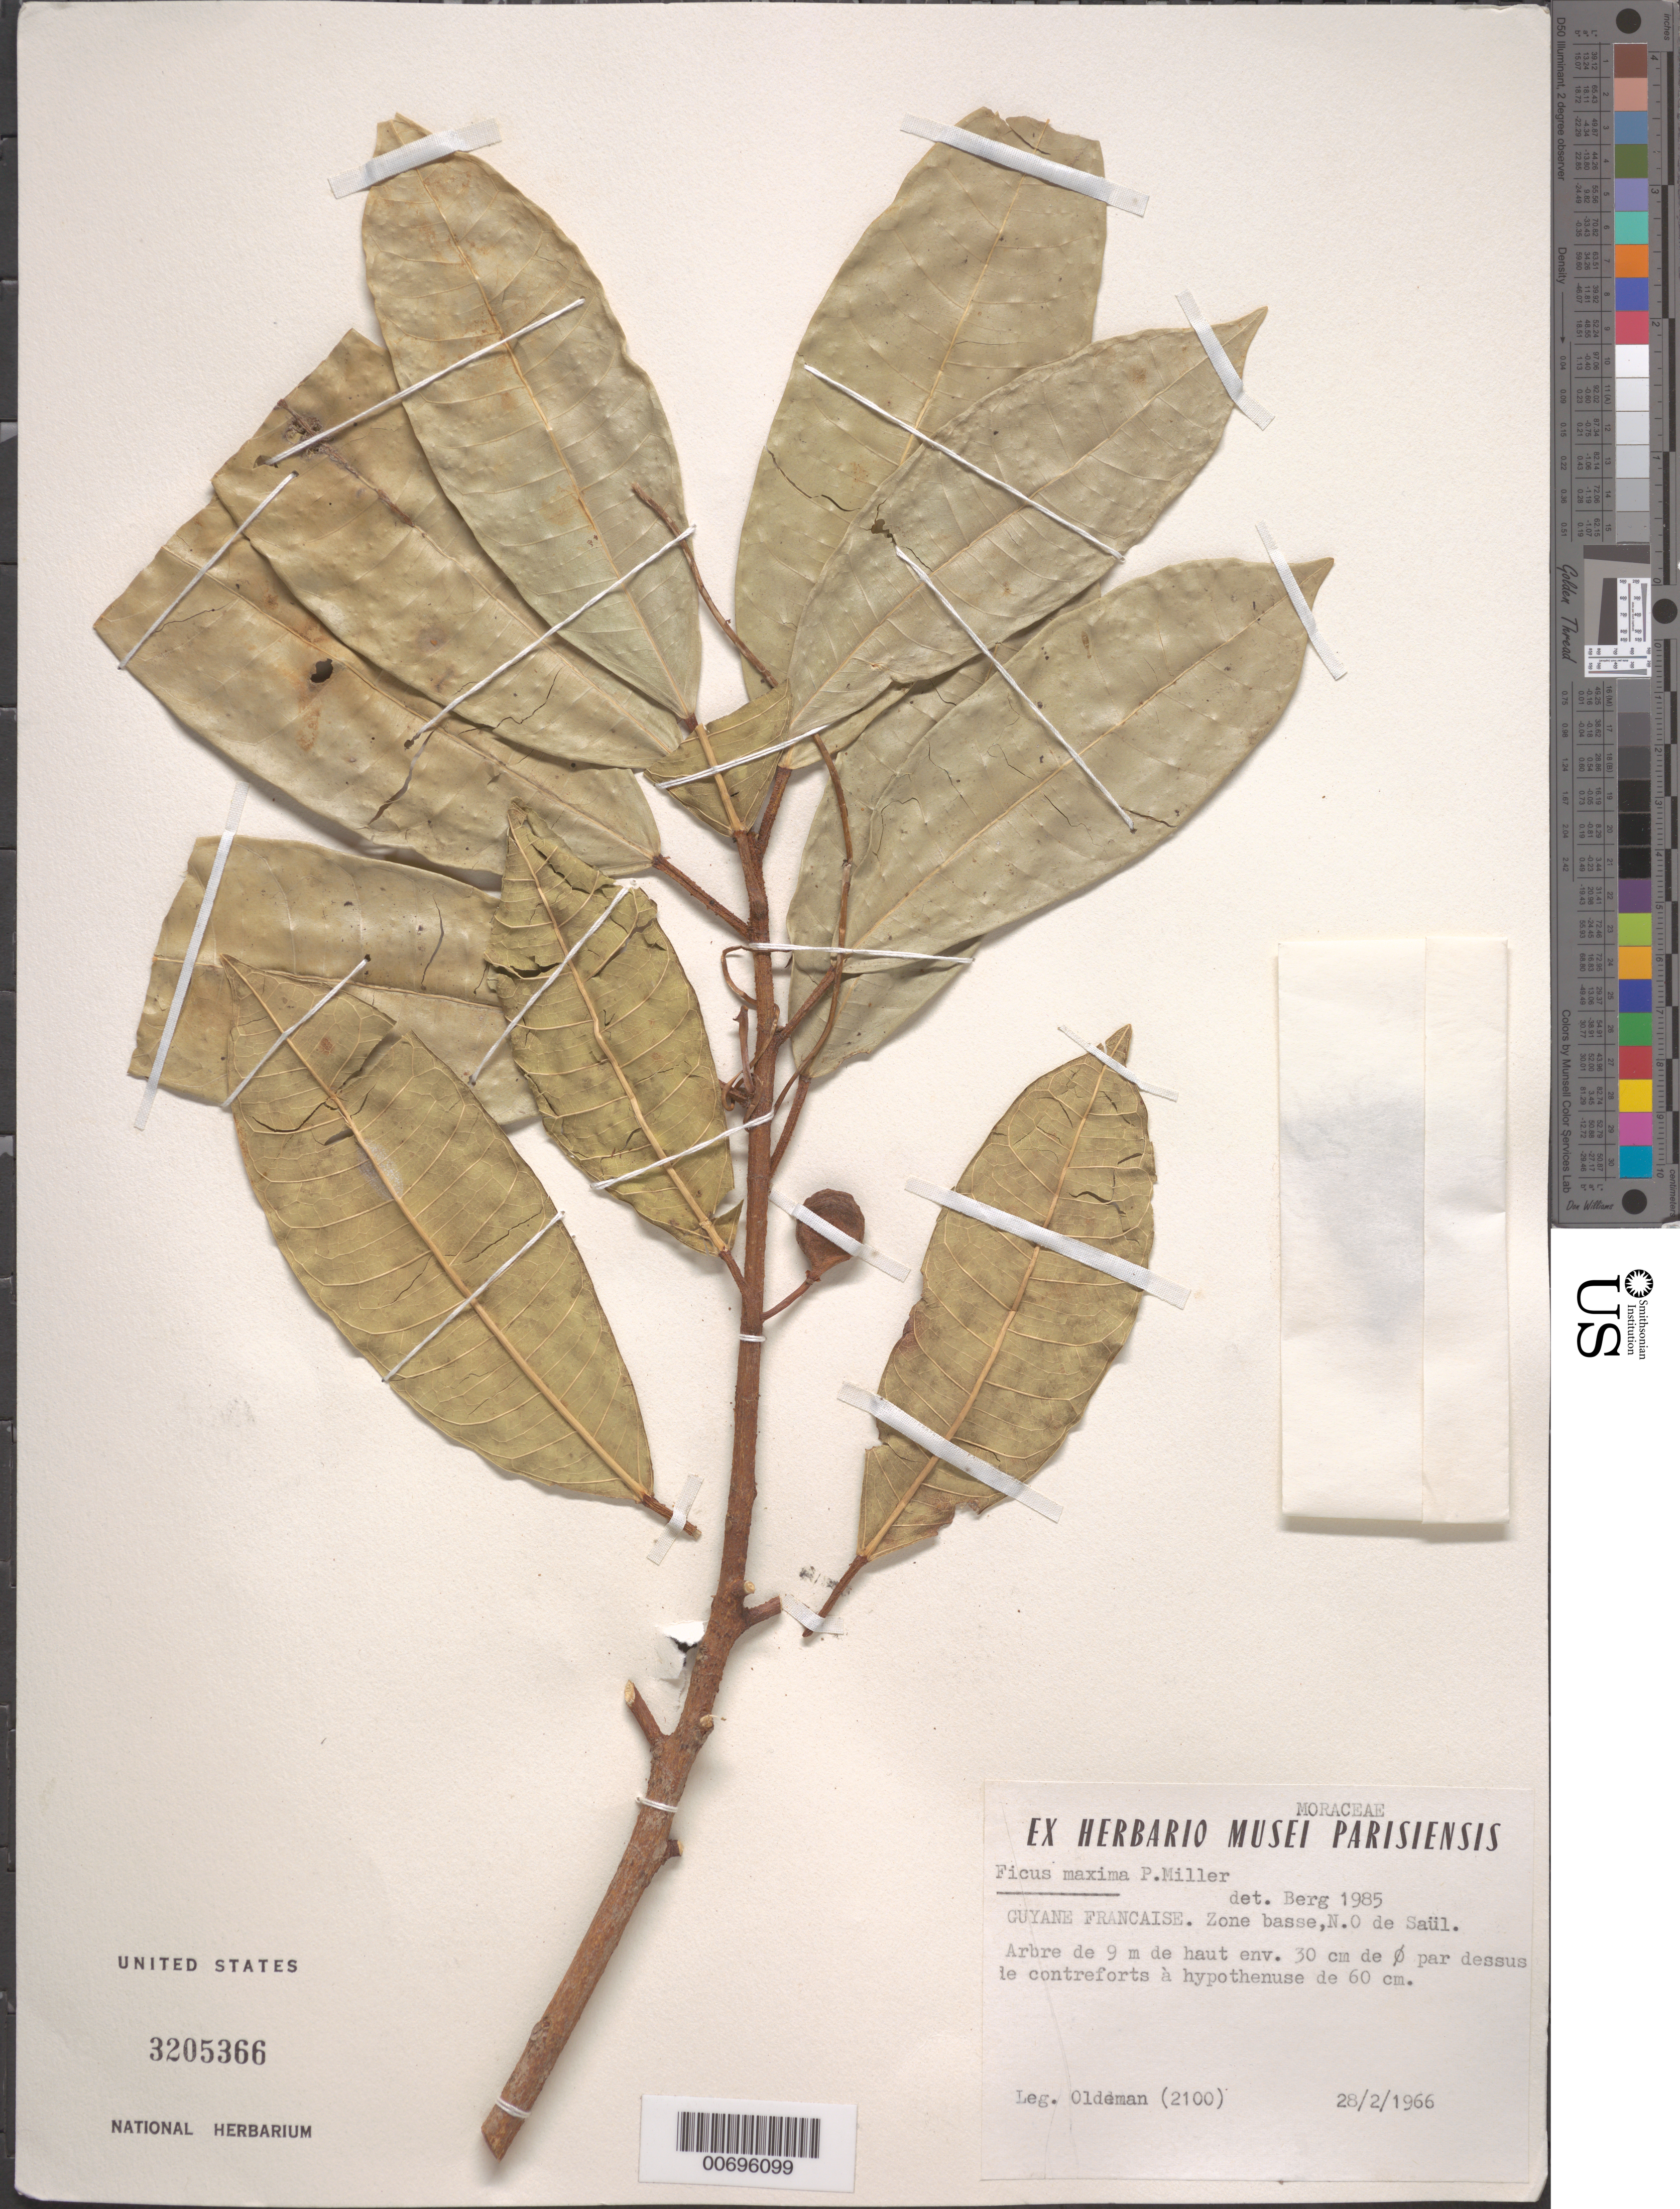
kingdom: Plantae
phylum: Tracheophyta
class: Magnoliopsida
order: Rosales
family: Moraceae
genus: Ficus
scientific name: Ficus maxima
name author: Mill.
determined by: Berg, C. C.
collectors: R. Oldeman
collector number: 2100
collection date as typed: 28-Feb-66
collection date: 1966-02-28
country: French Guiana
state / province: Saint-Laurent-du-Maroni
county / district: Saül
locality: Saül, N de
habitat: Zone basse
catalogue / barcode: US 3205366